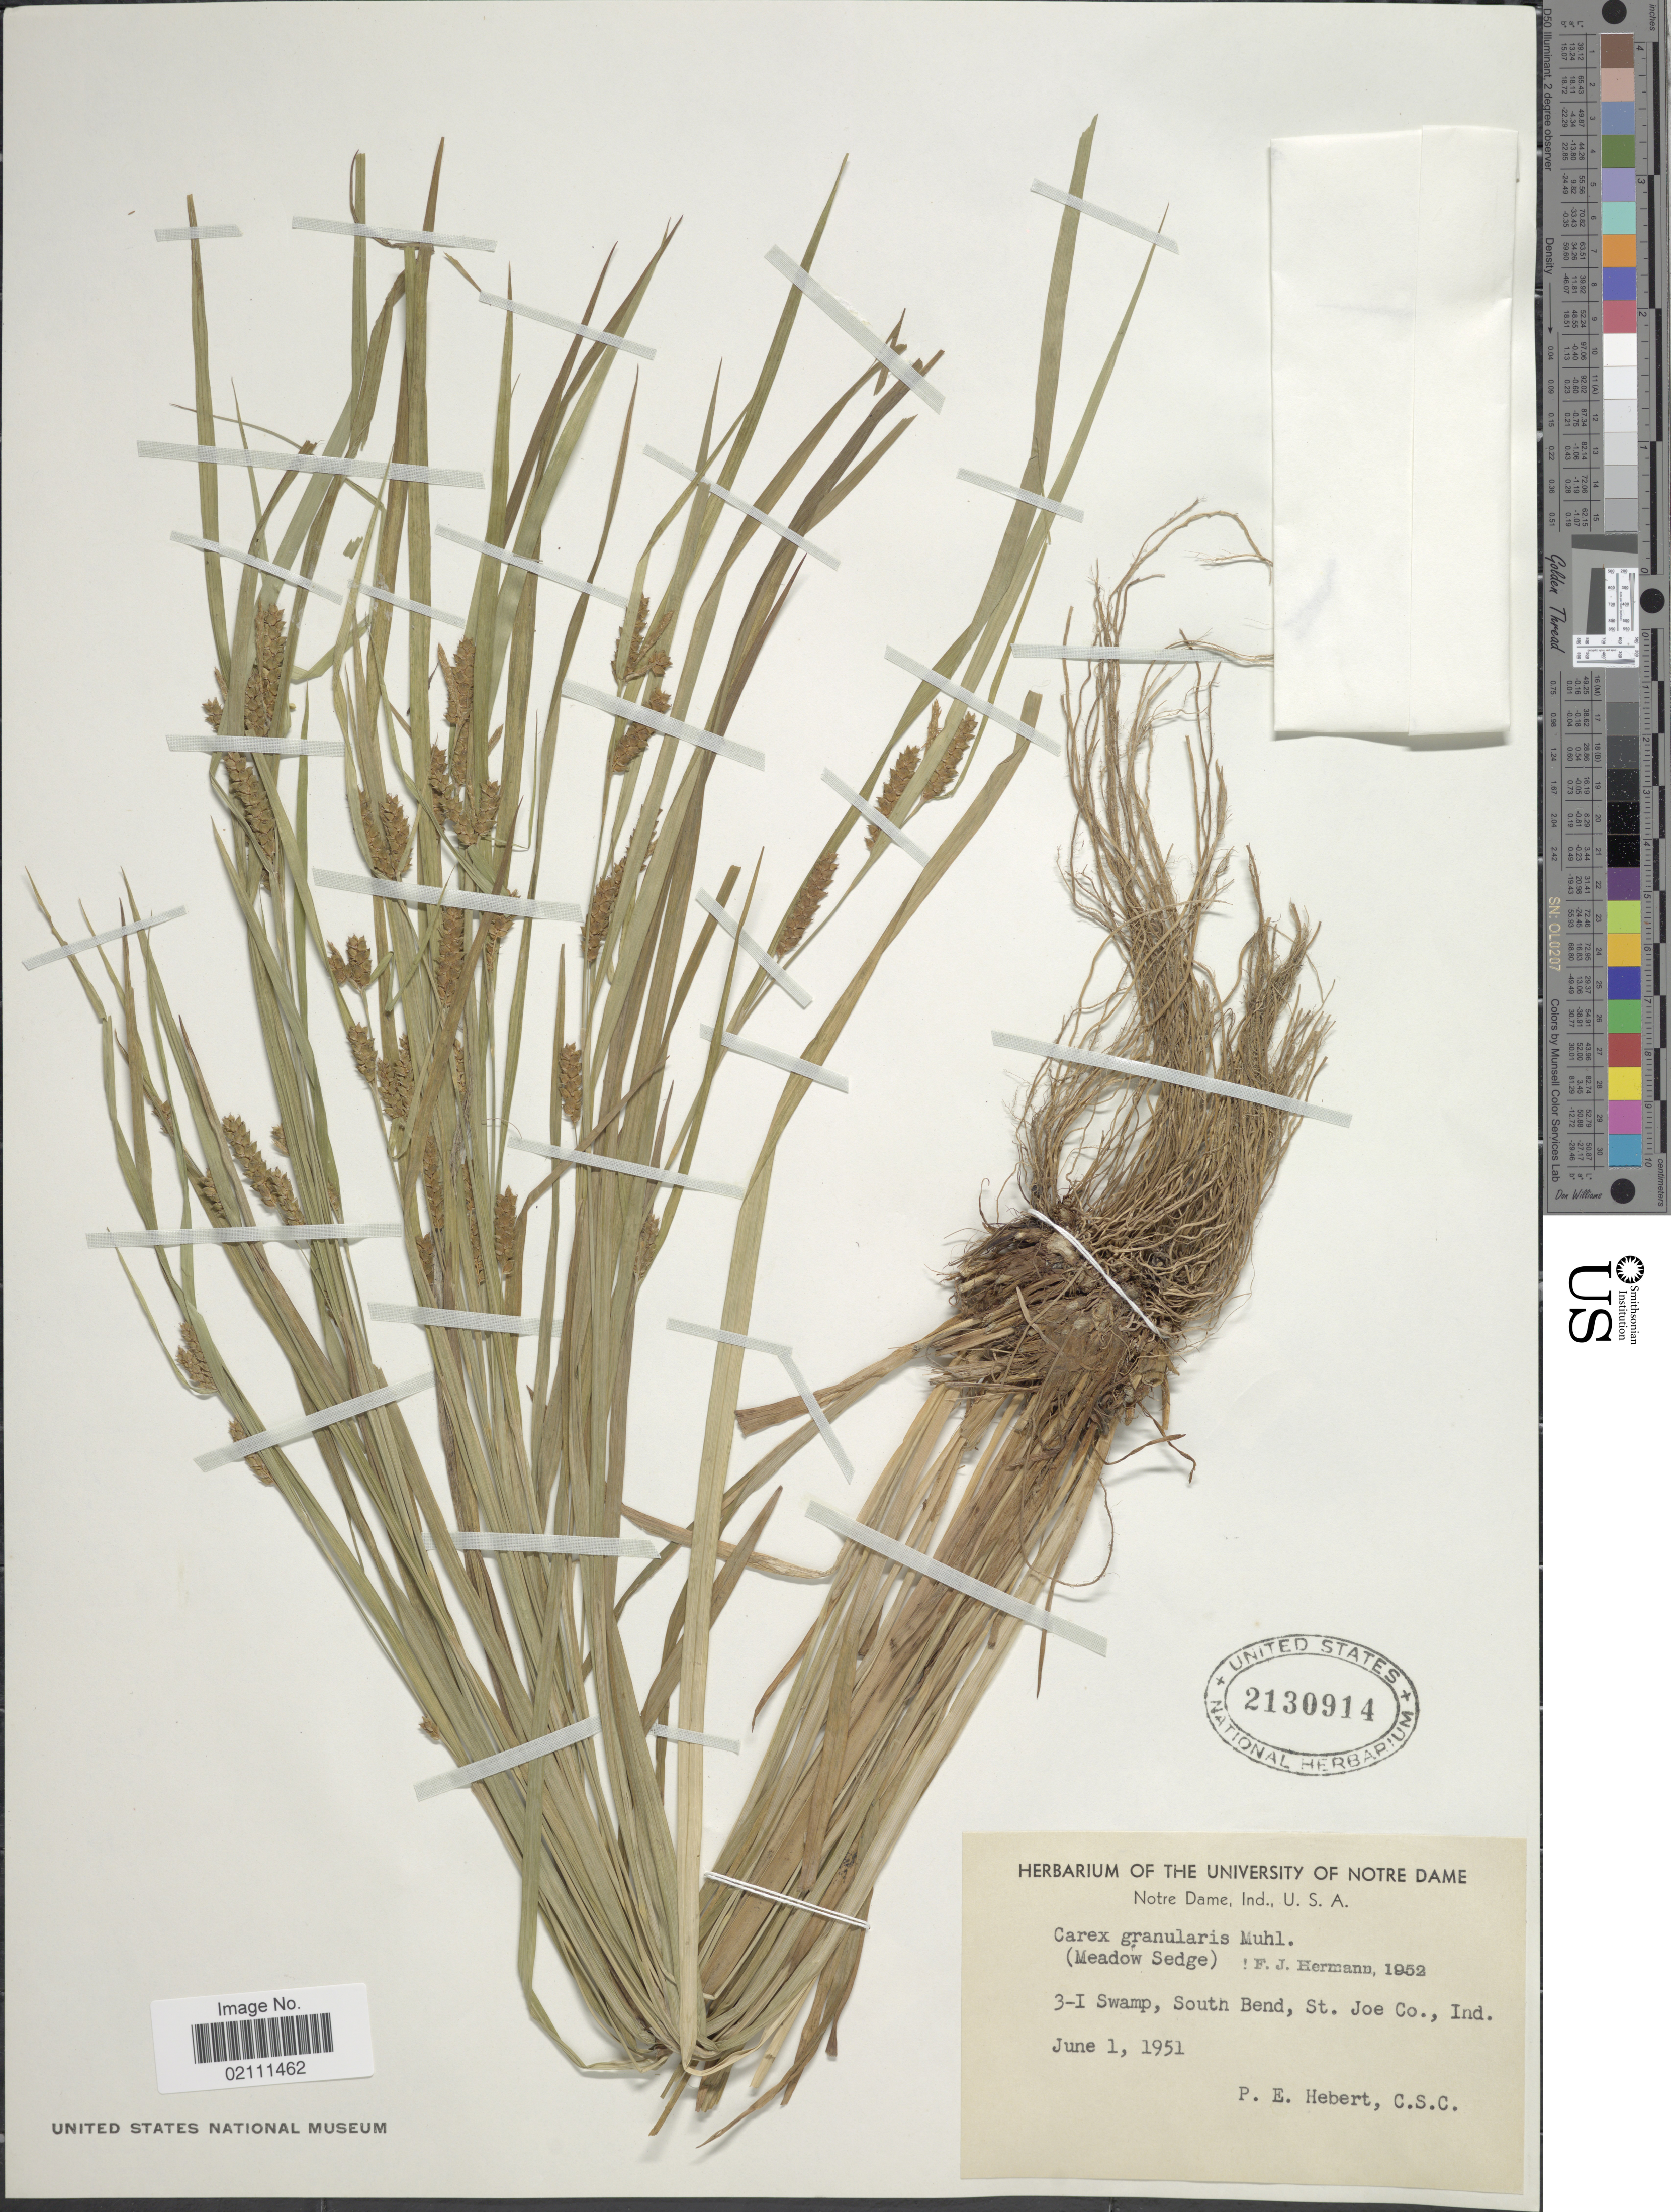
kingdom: Plantae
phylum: Tracheophyta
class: Liliopsida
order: Poales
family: Cyperaceae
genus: Carex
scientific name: Carex granularis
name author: Muhl. ex Willd.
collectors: P. Hebert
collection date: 1951-06-01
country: United States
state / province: Indiana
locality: (Meadow Sedge), 3-I Swamp, South Bend, St. Joe Co.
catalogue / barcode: US 2130914